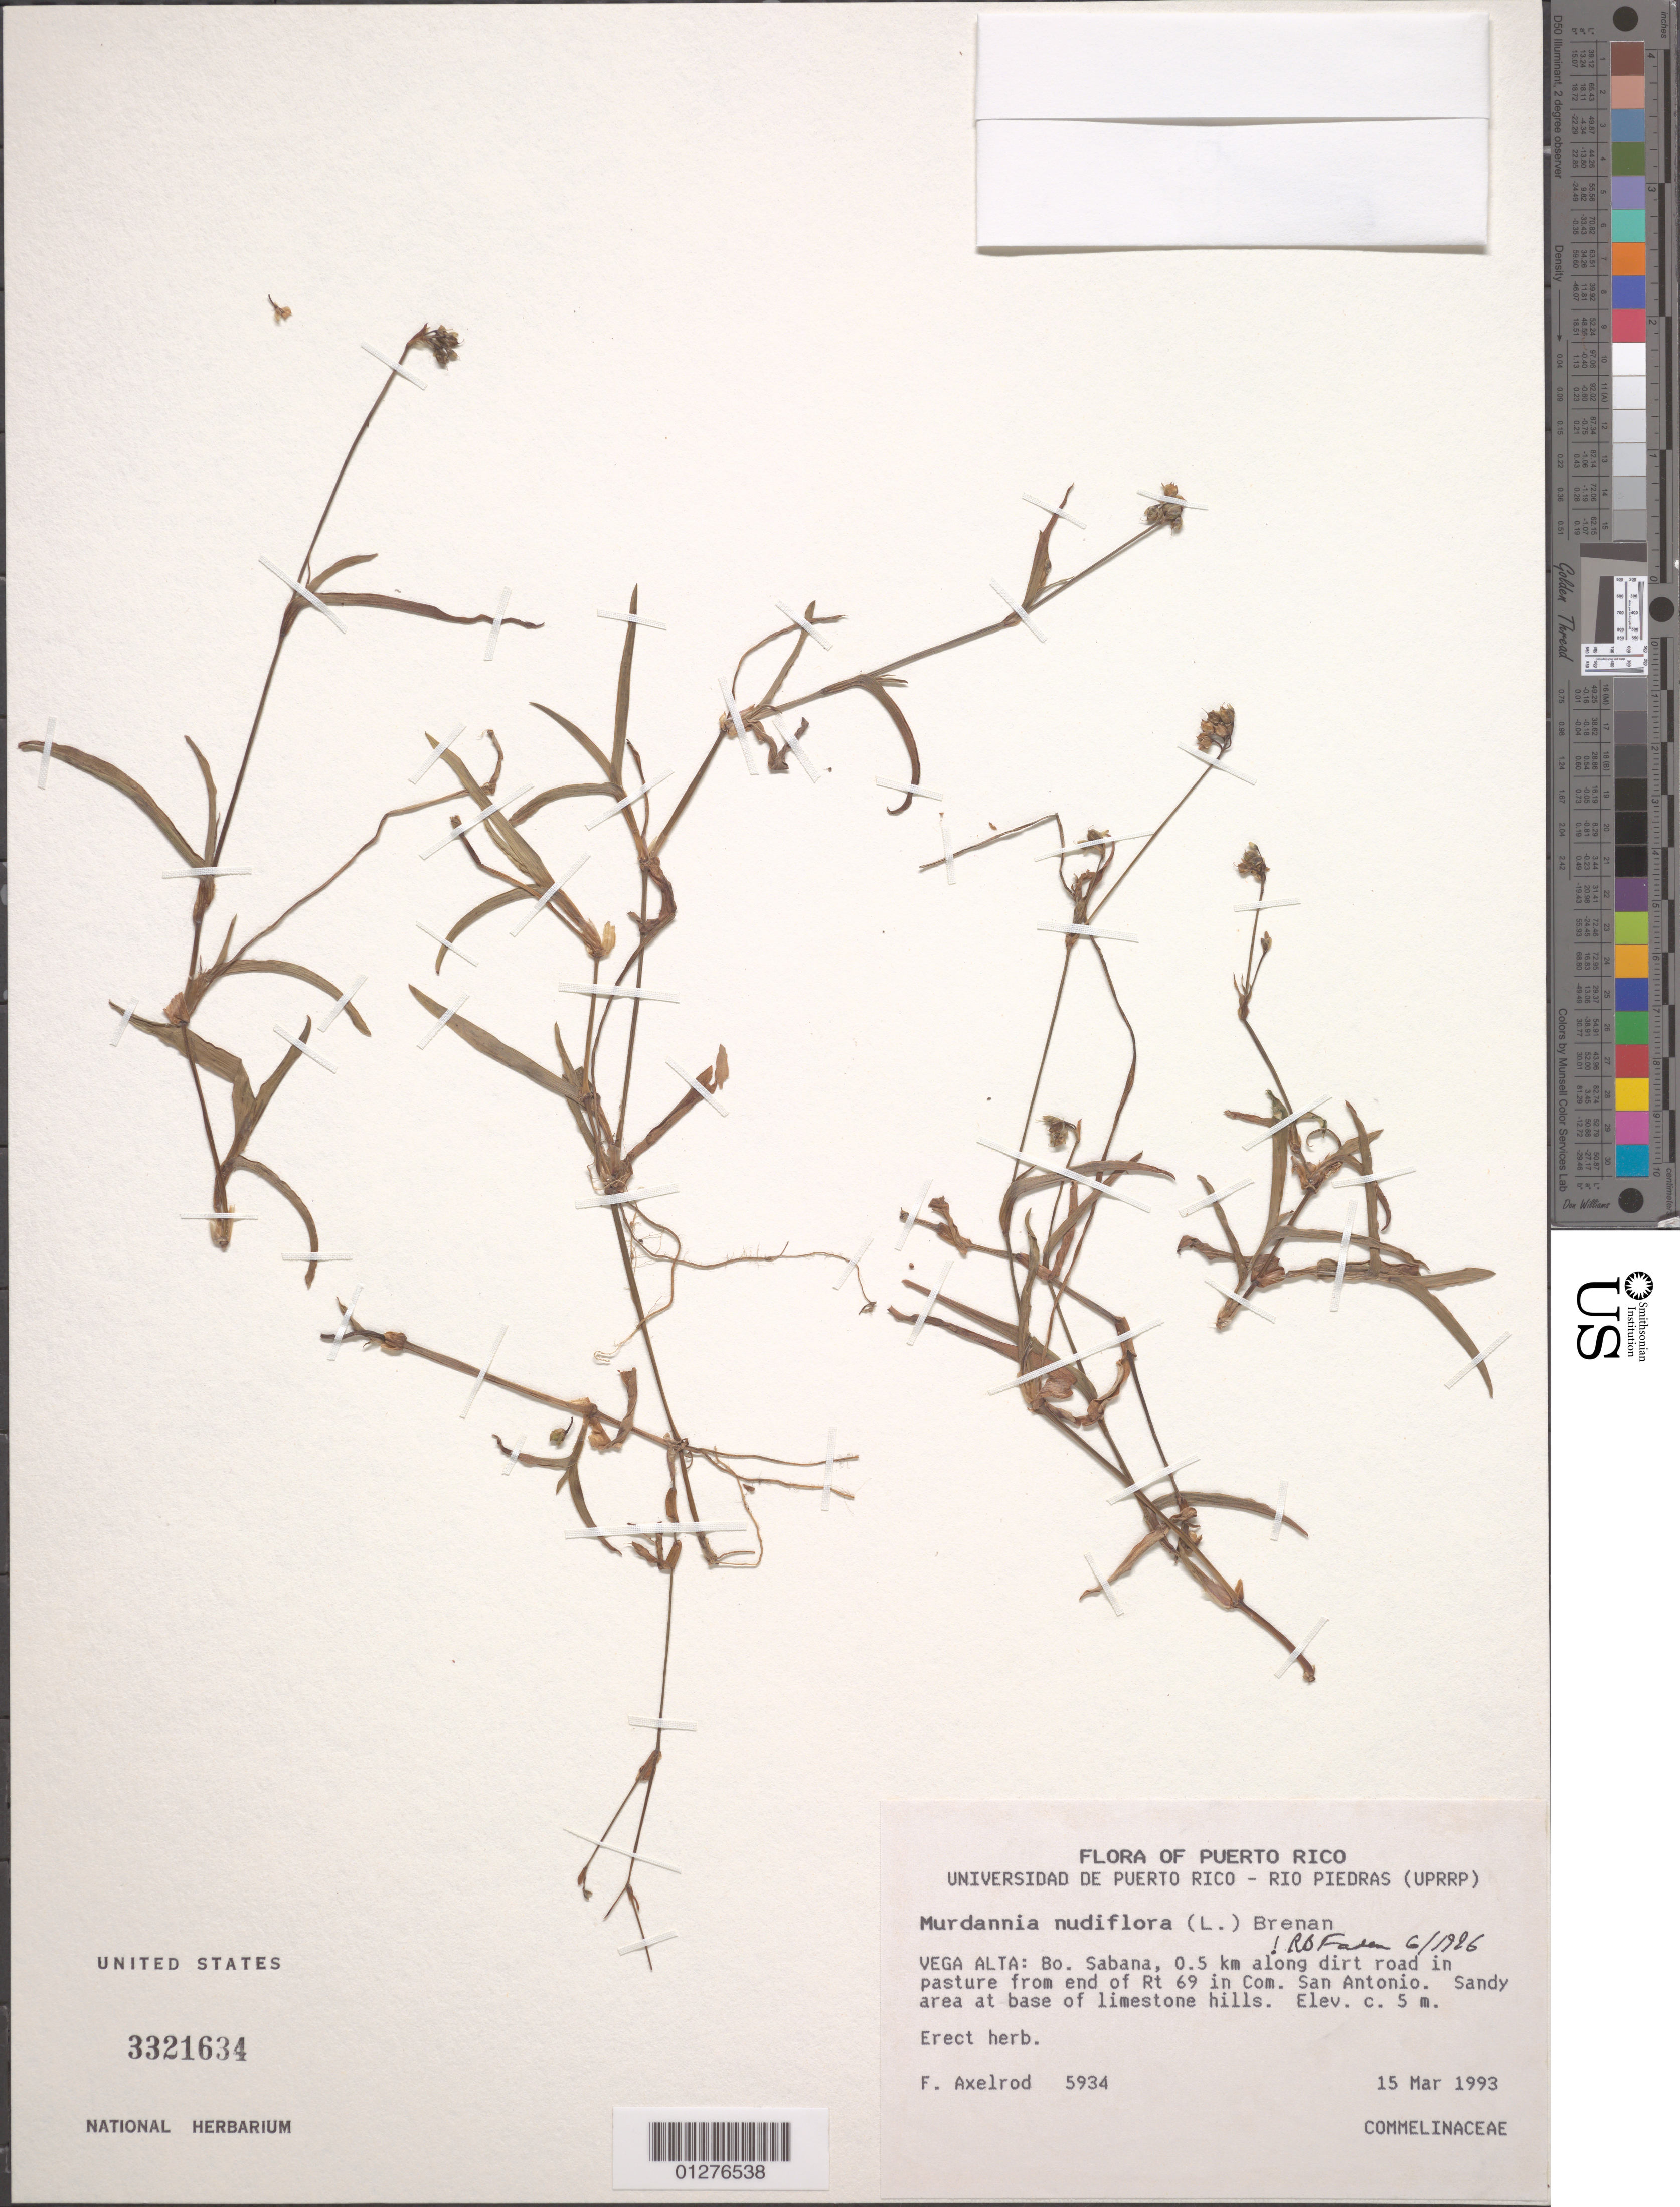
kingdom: Plantae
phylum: Tracheophyta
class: Liliopsida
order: Commelinales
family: Commelinaceae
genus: Murdannia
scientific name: Murdannia nudiflora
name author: (L.) Brenan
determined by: Faden, Robert B., (US), Smithsonian Institution - National Museum of Natural History (UNITED STATES)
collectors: F. Axelrod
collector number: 5934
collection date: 1993-03-15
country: Puerto Rico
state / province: Vega Alta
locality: Bo. Sabana, 0.5 km along dirt road in pasture from end of Rt 69 in Com. San Antonio.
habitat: Sandy area at base of linestone hills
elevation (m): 5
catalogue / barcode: US 3321634